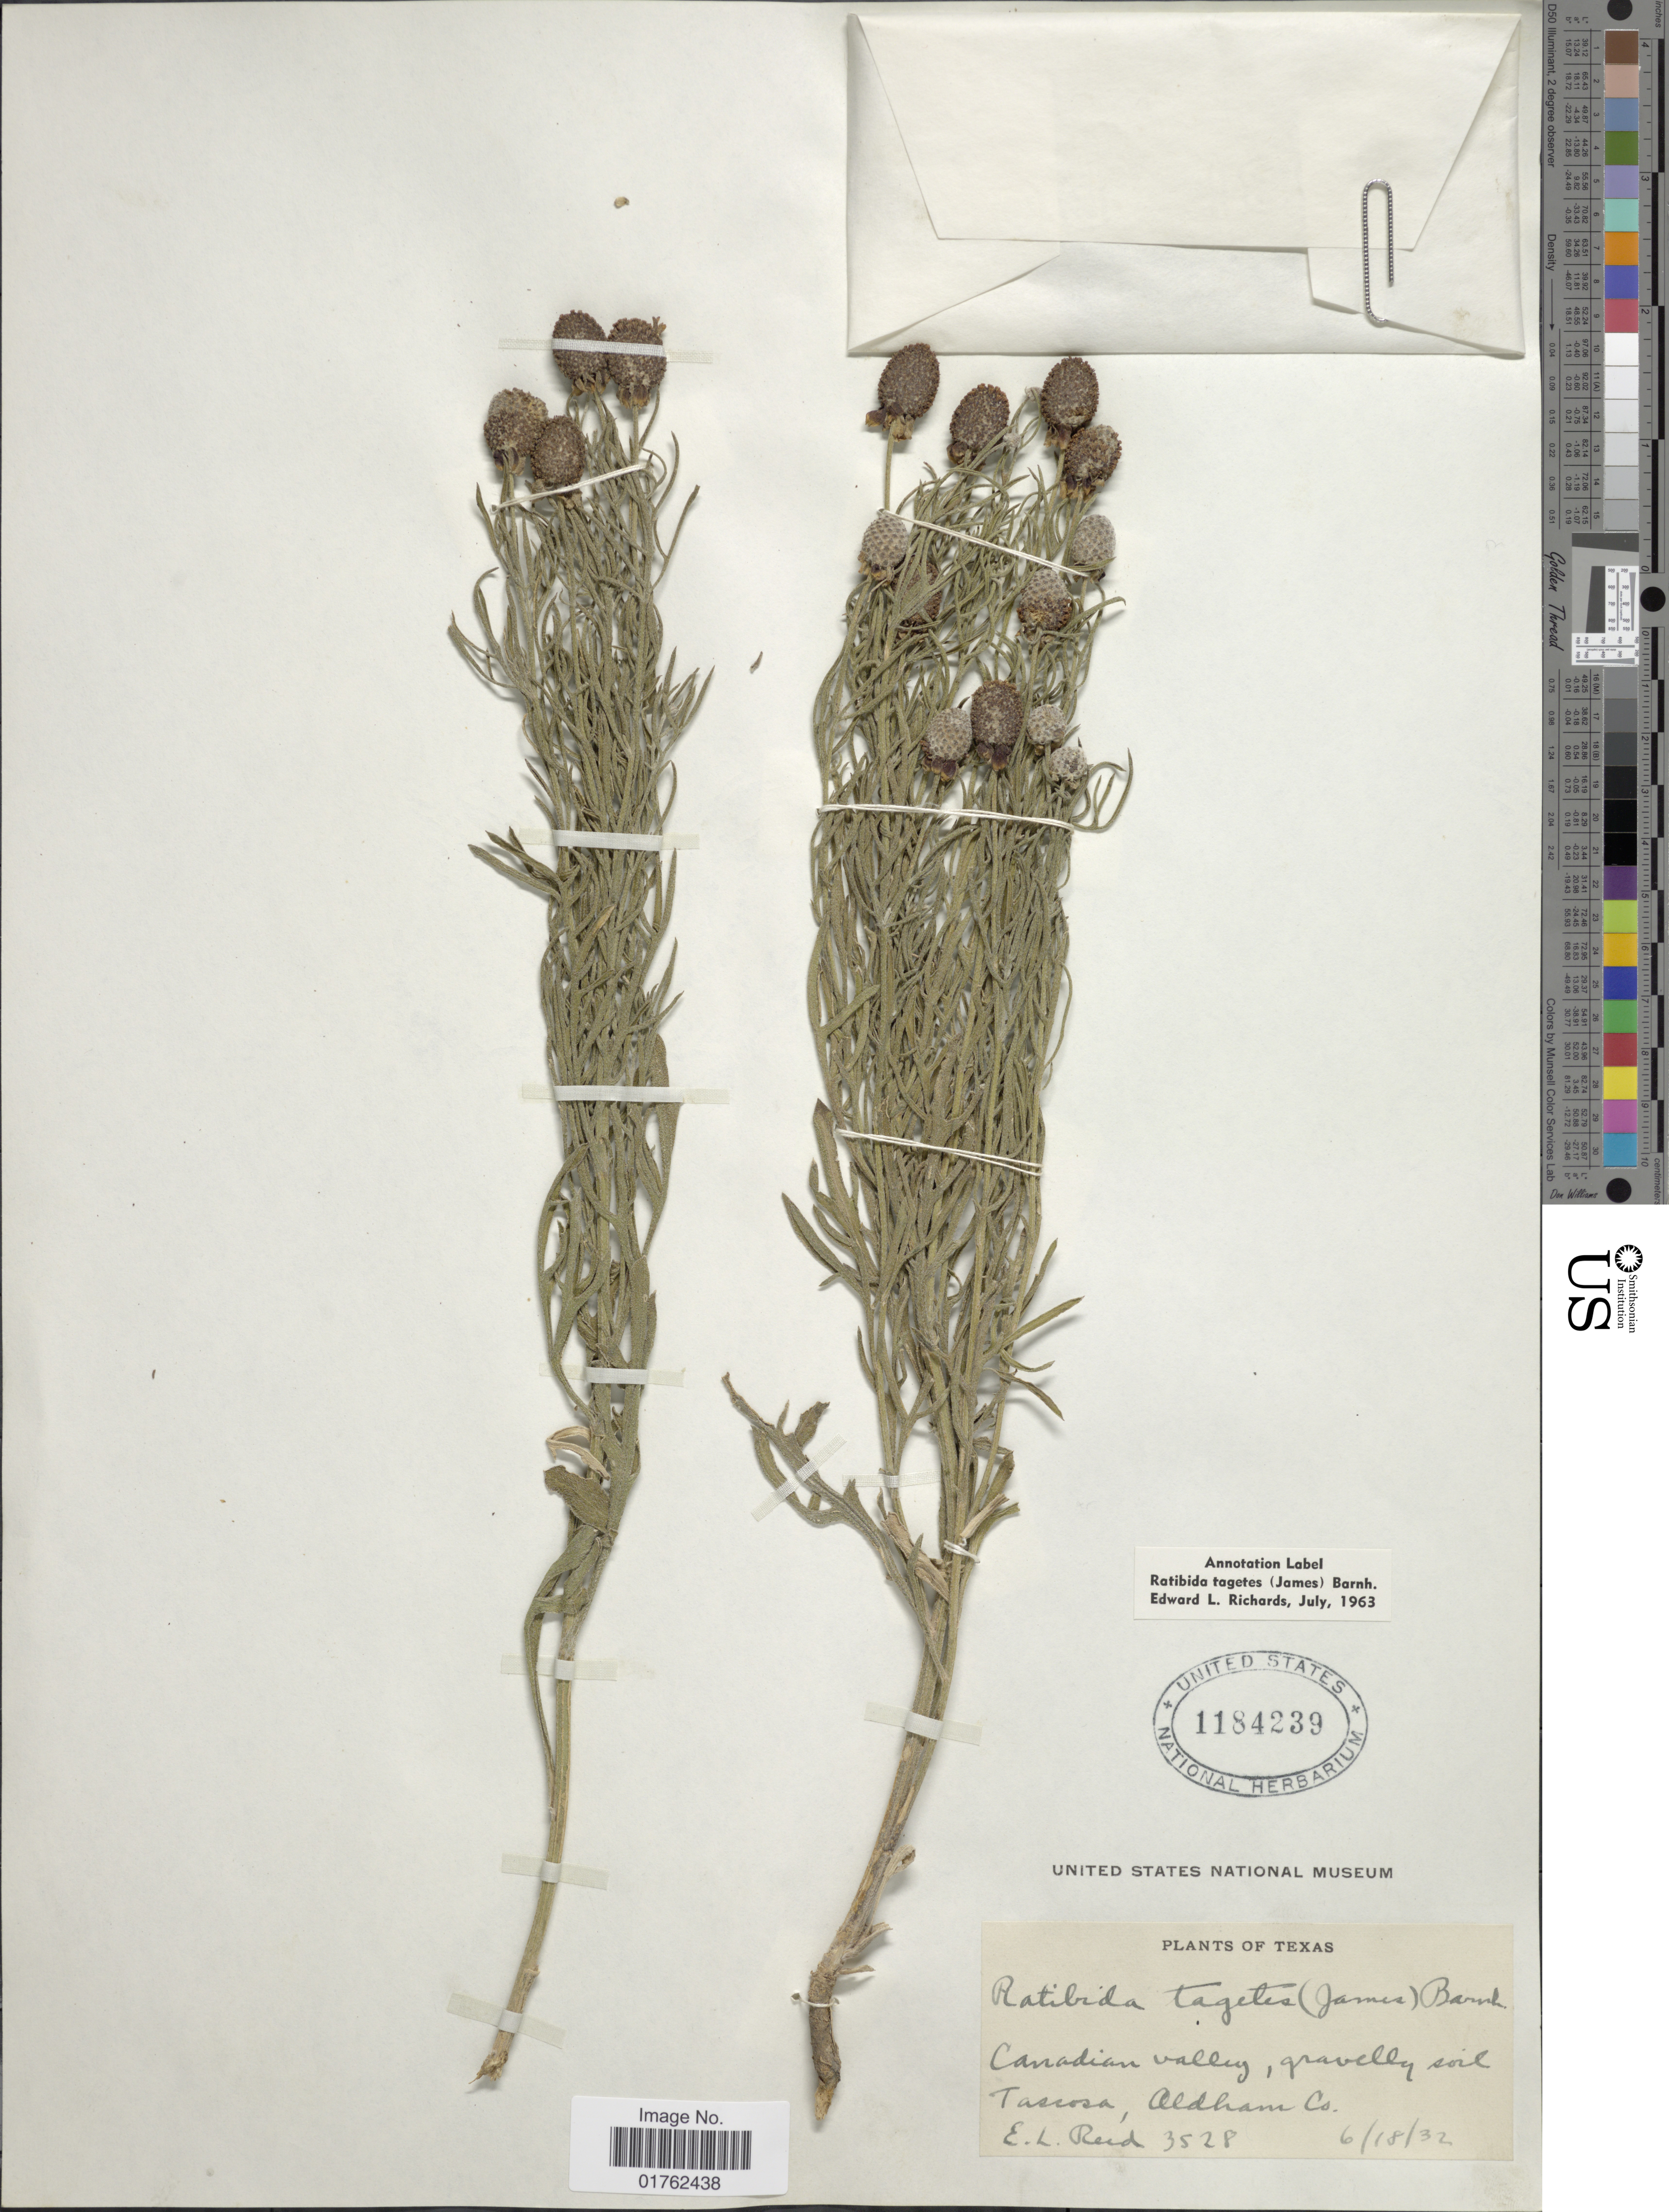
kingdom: Plantae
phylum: Tracheophyta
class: Magnoliopsida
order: Asterales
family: Asteraceae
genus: Ratibida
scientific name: Ratibida tagetes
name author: (James) Barnhart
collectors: E. Reed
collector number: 3528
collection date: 1932-06-18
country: United States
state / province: Texas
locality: Canadian Valley, Tascosa, Oldham Co.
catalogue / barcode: US 1184239